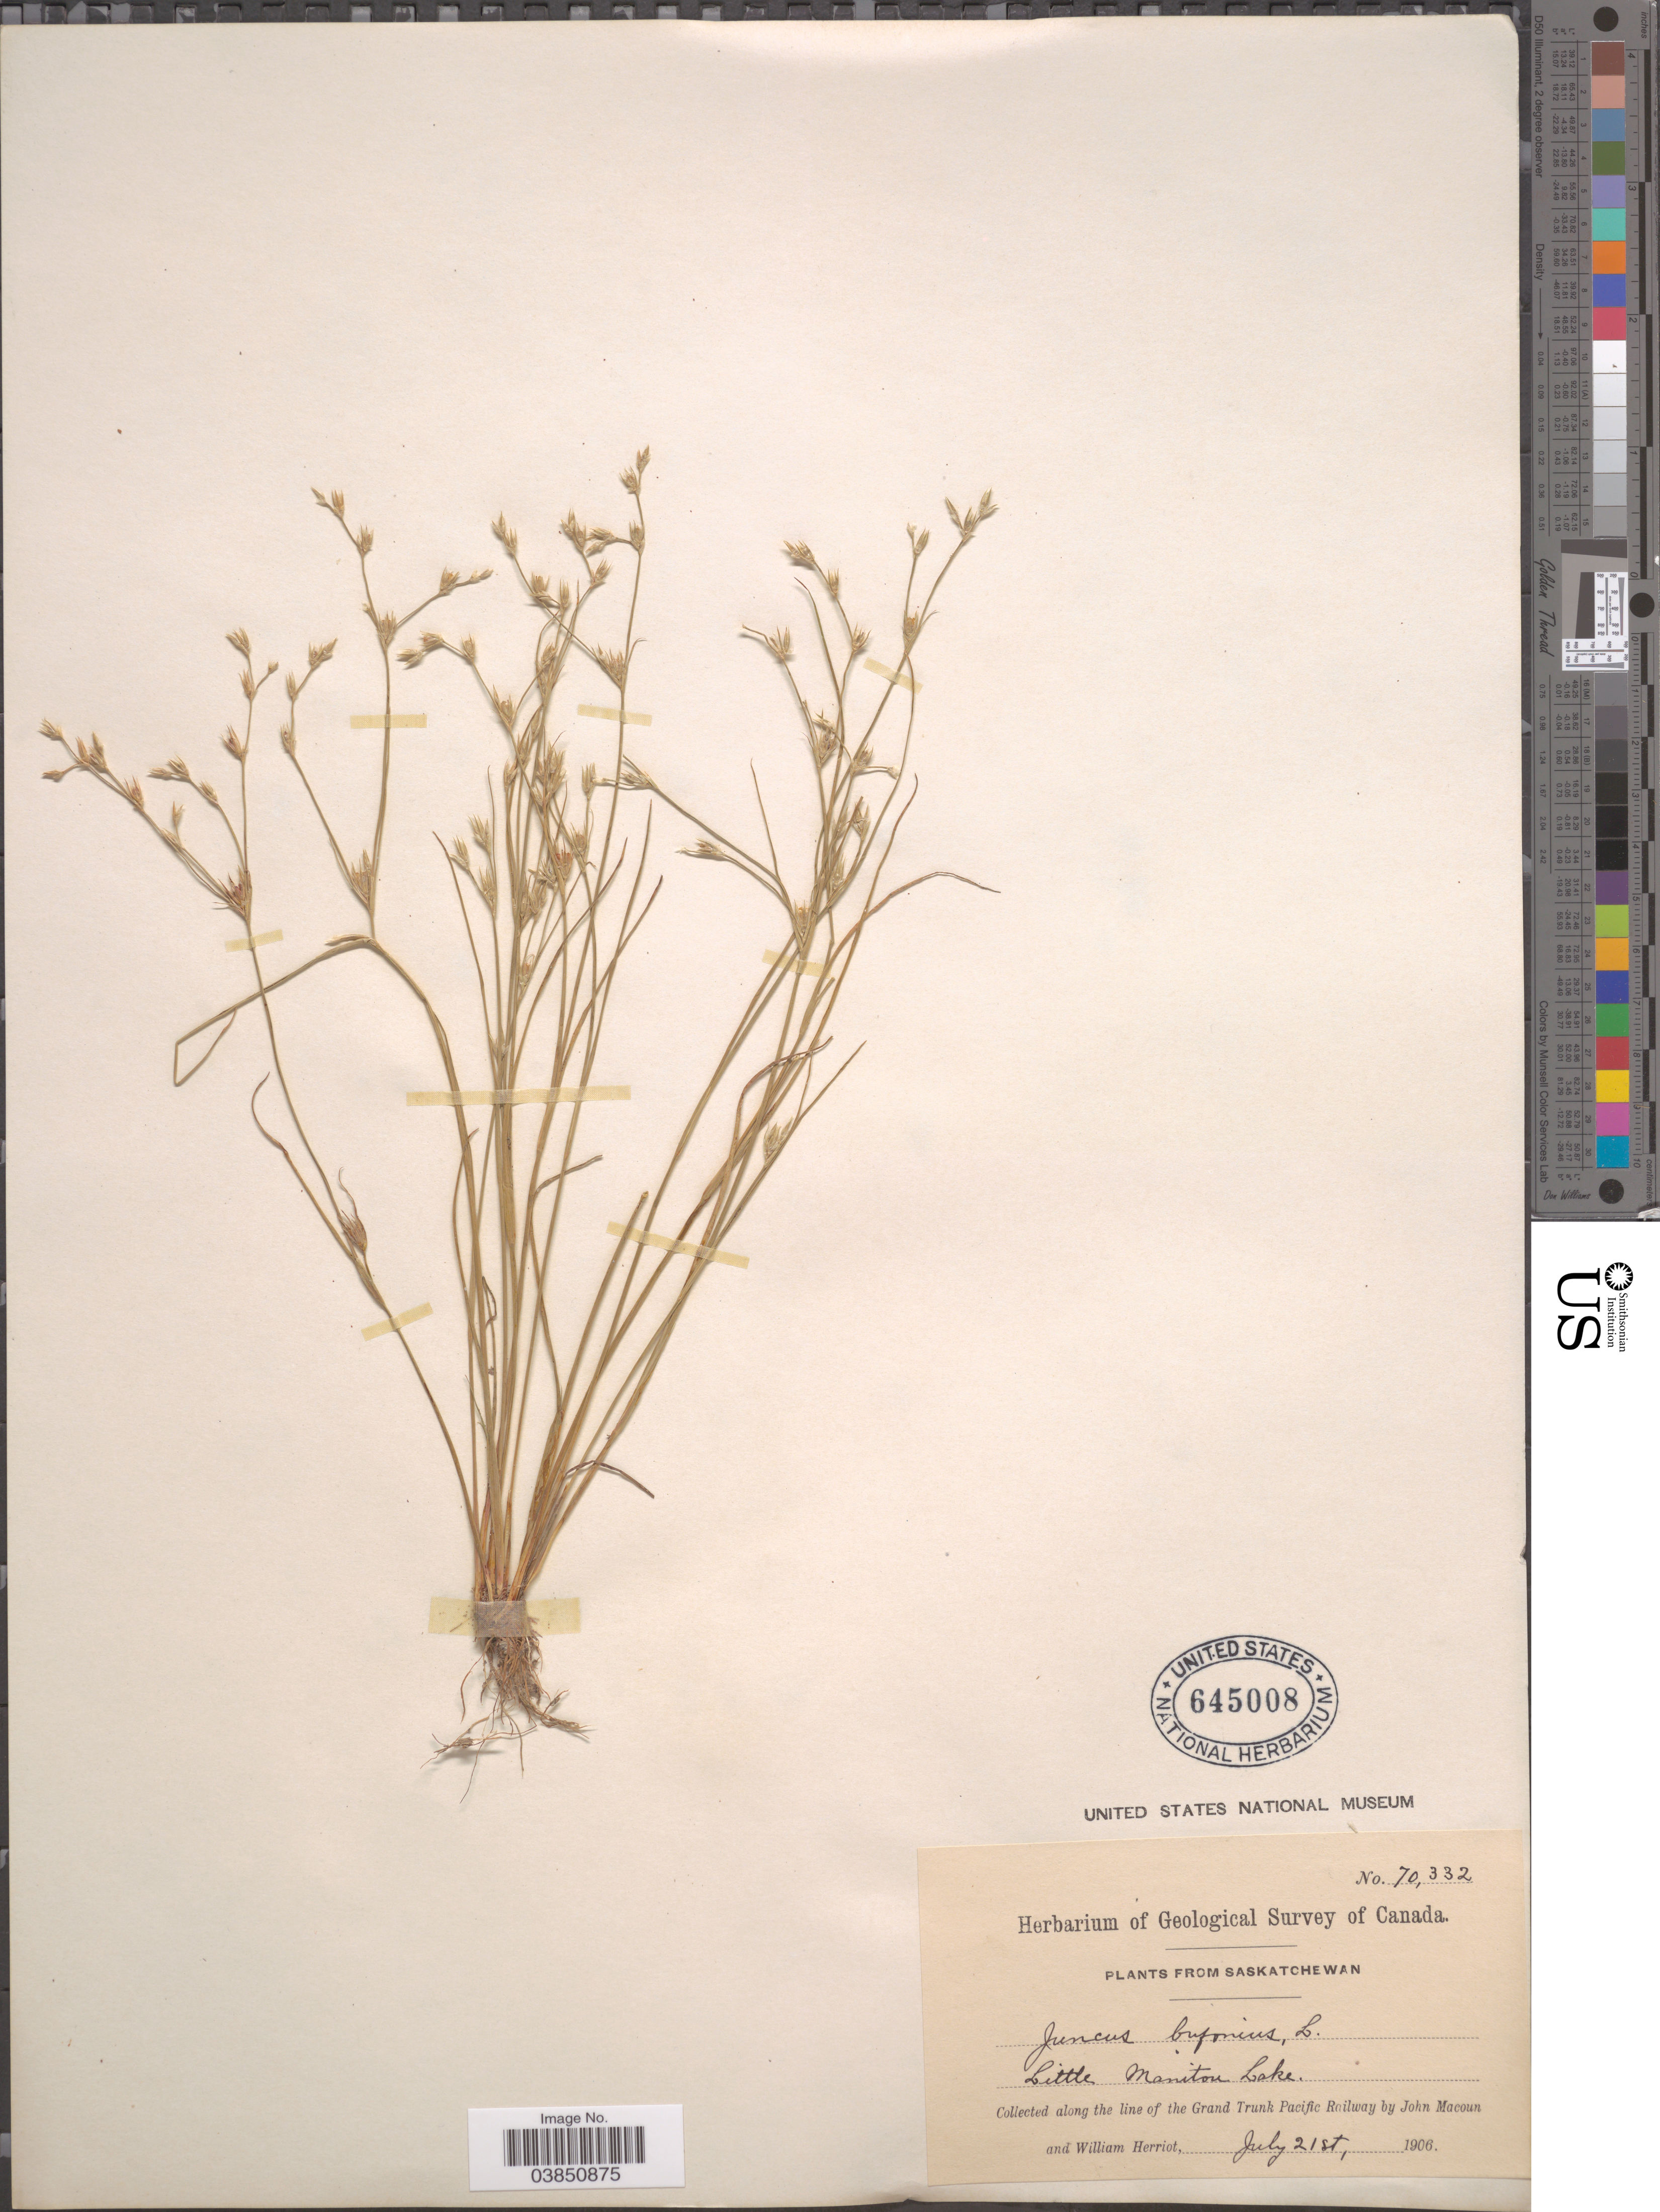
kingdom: Plantae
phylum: Tracheophyta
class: Liliopsida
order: Poales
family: Juncaceae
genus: Juncus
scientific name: Juncus bufonius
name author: L.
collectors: J. Macoun & W. Herriot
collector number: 70332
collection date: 1906-07-21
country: Canada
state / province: Saskatchewan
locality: Little Manitor Lake. along the line of the Grand Trunk Pacific Railway.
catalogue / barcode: US 645008